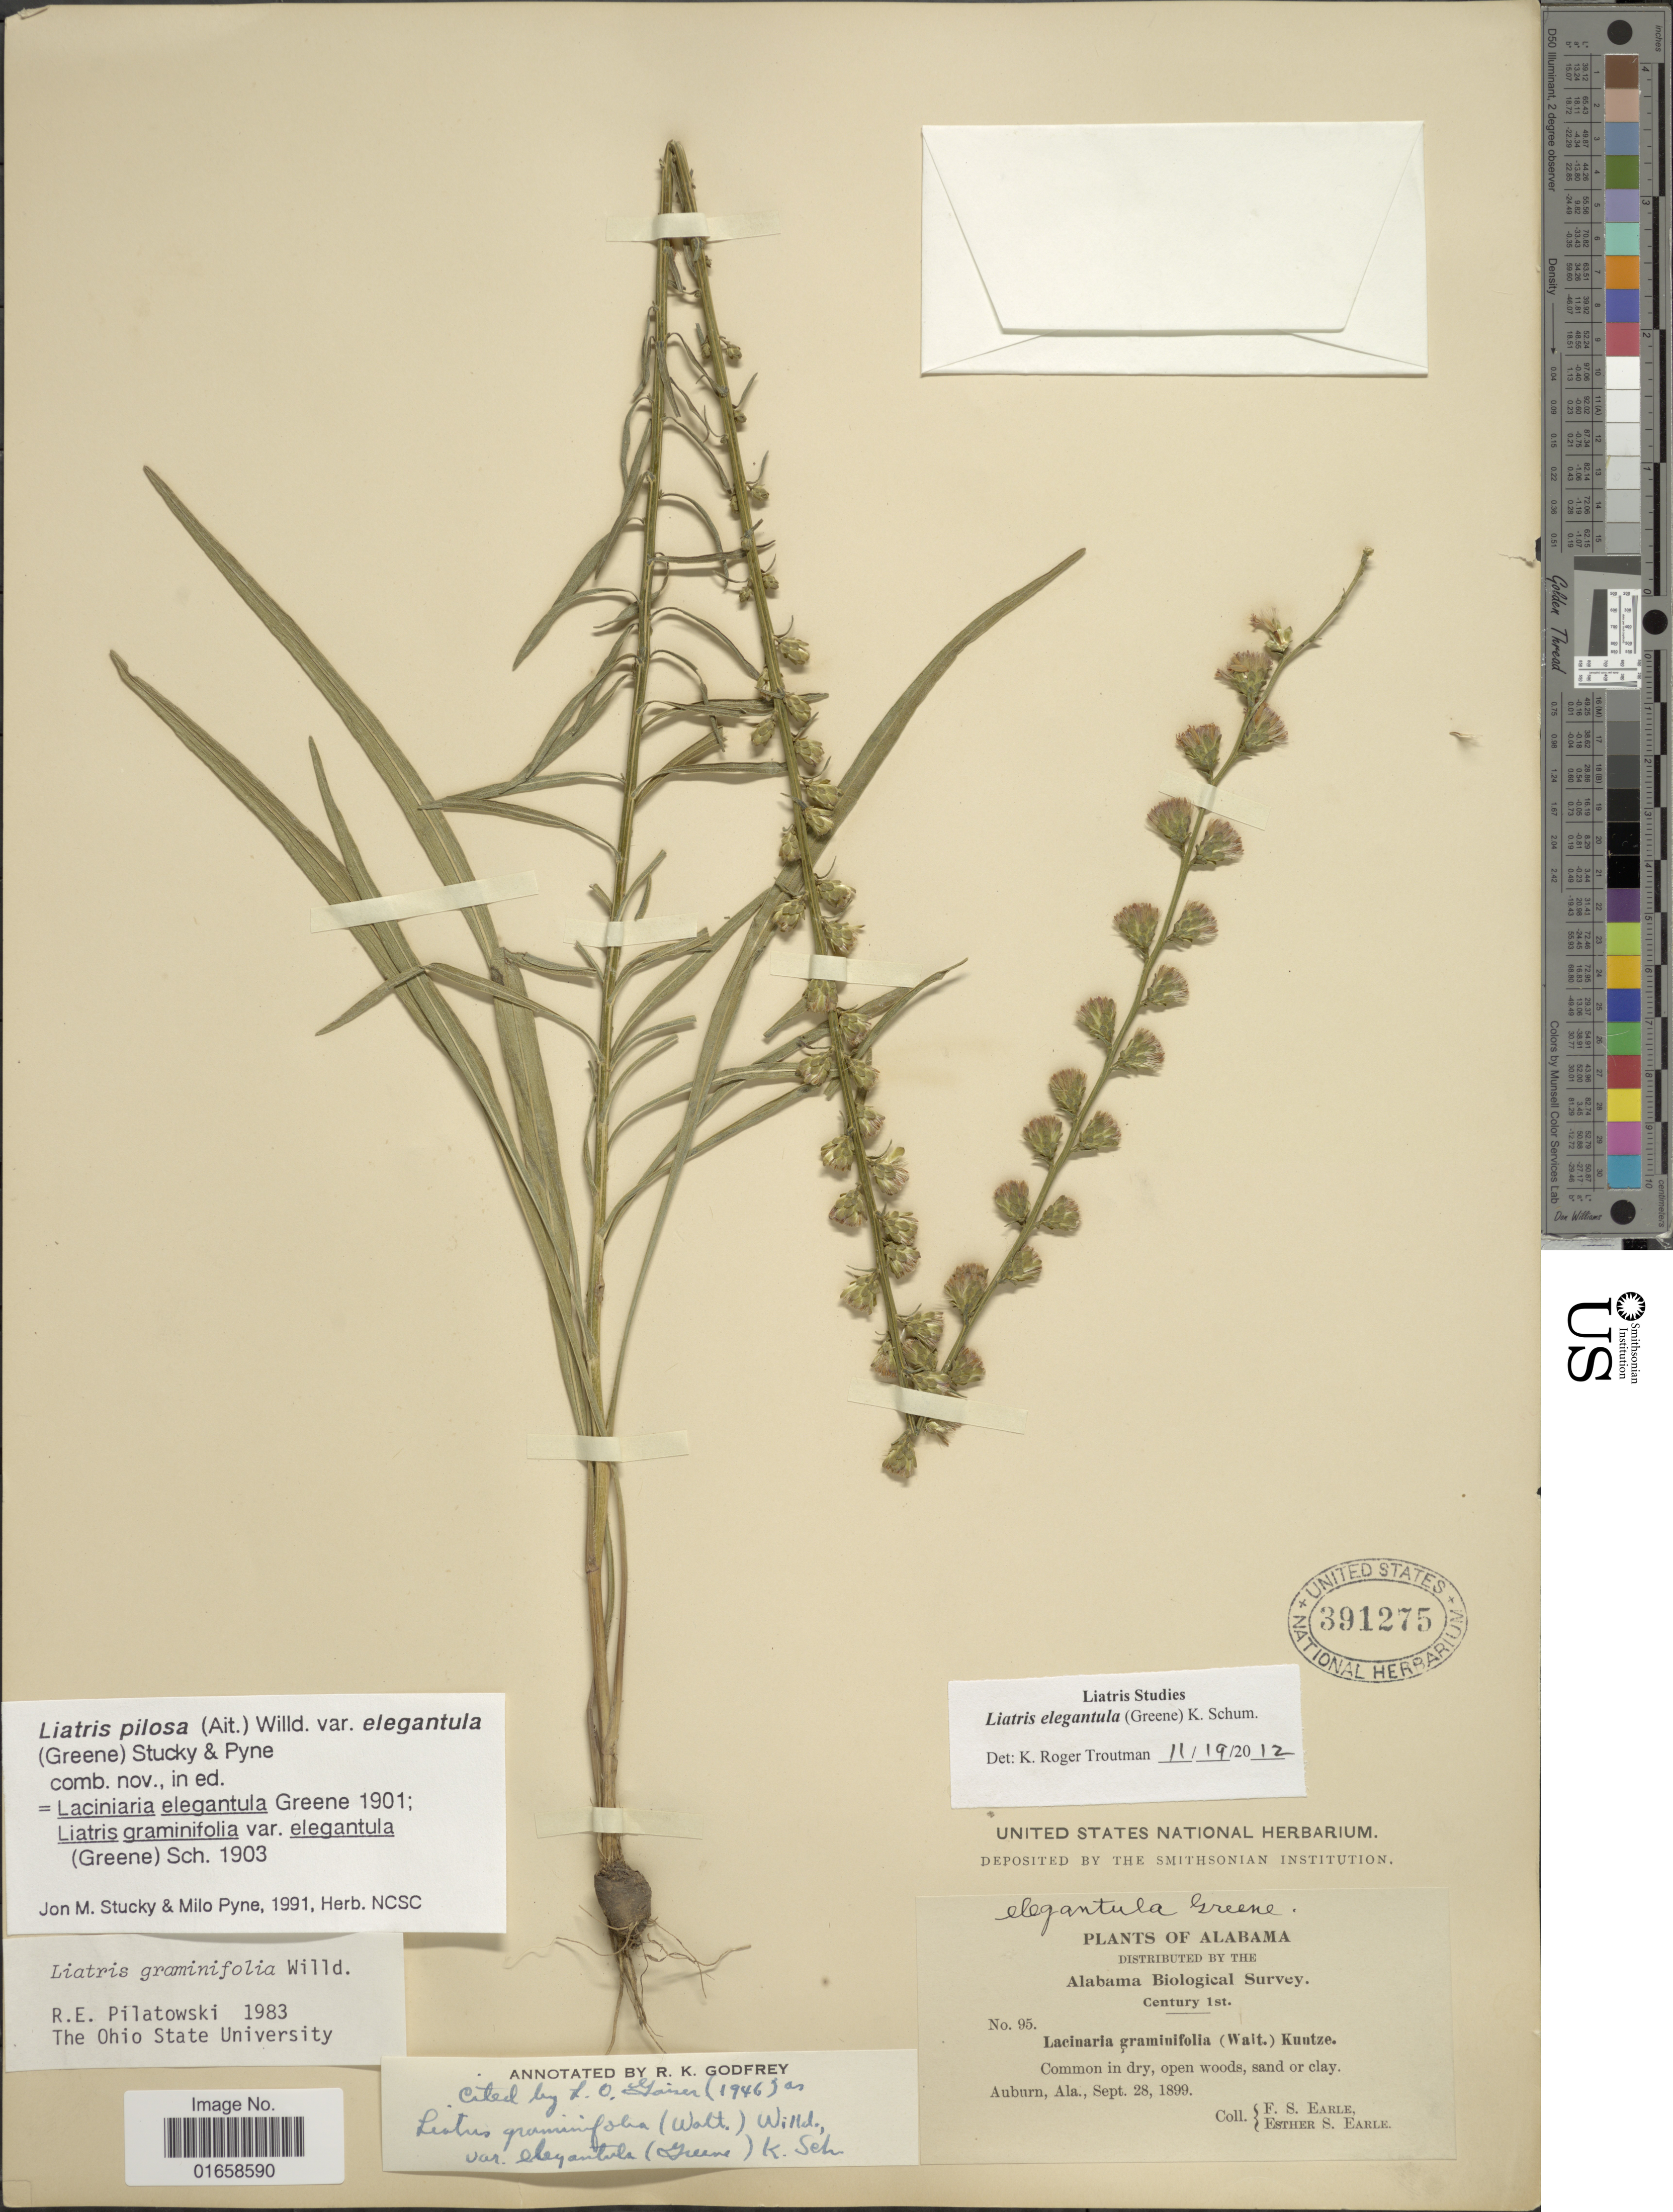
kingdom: Plantae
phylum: Tracheophyta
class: Magnoliopsida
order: Asterales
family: Asteraceae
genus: Liatris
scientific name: Liatris elegantula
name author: (Greene) K. Schum.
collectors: F. S. Earle & E. S. Earle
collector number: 95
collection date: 1899-09-28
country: United States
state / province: Alabama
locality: Auburn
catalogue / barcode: US 391275